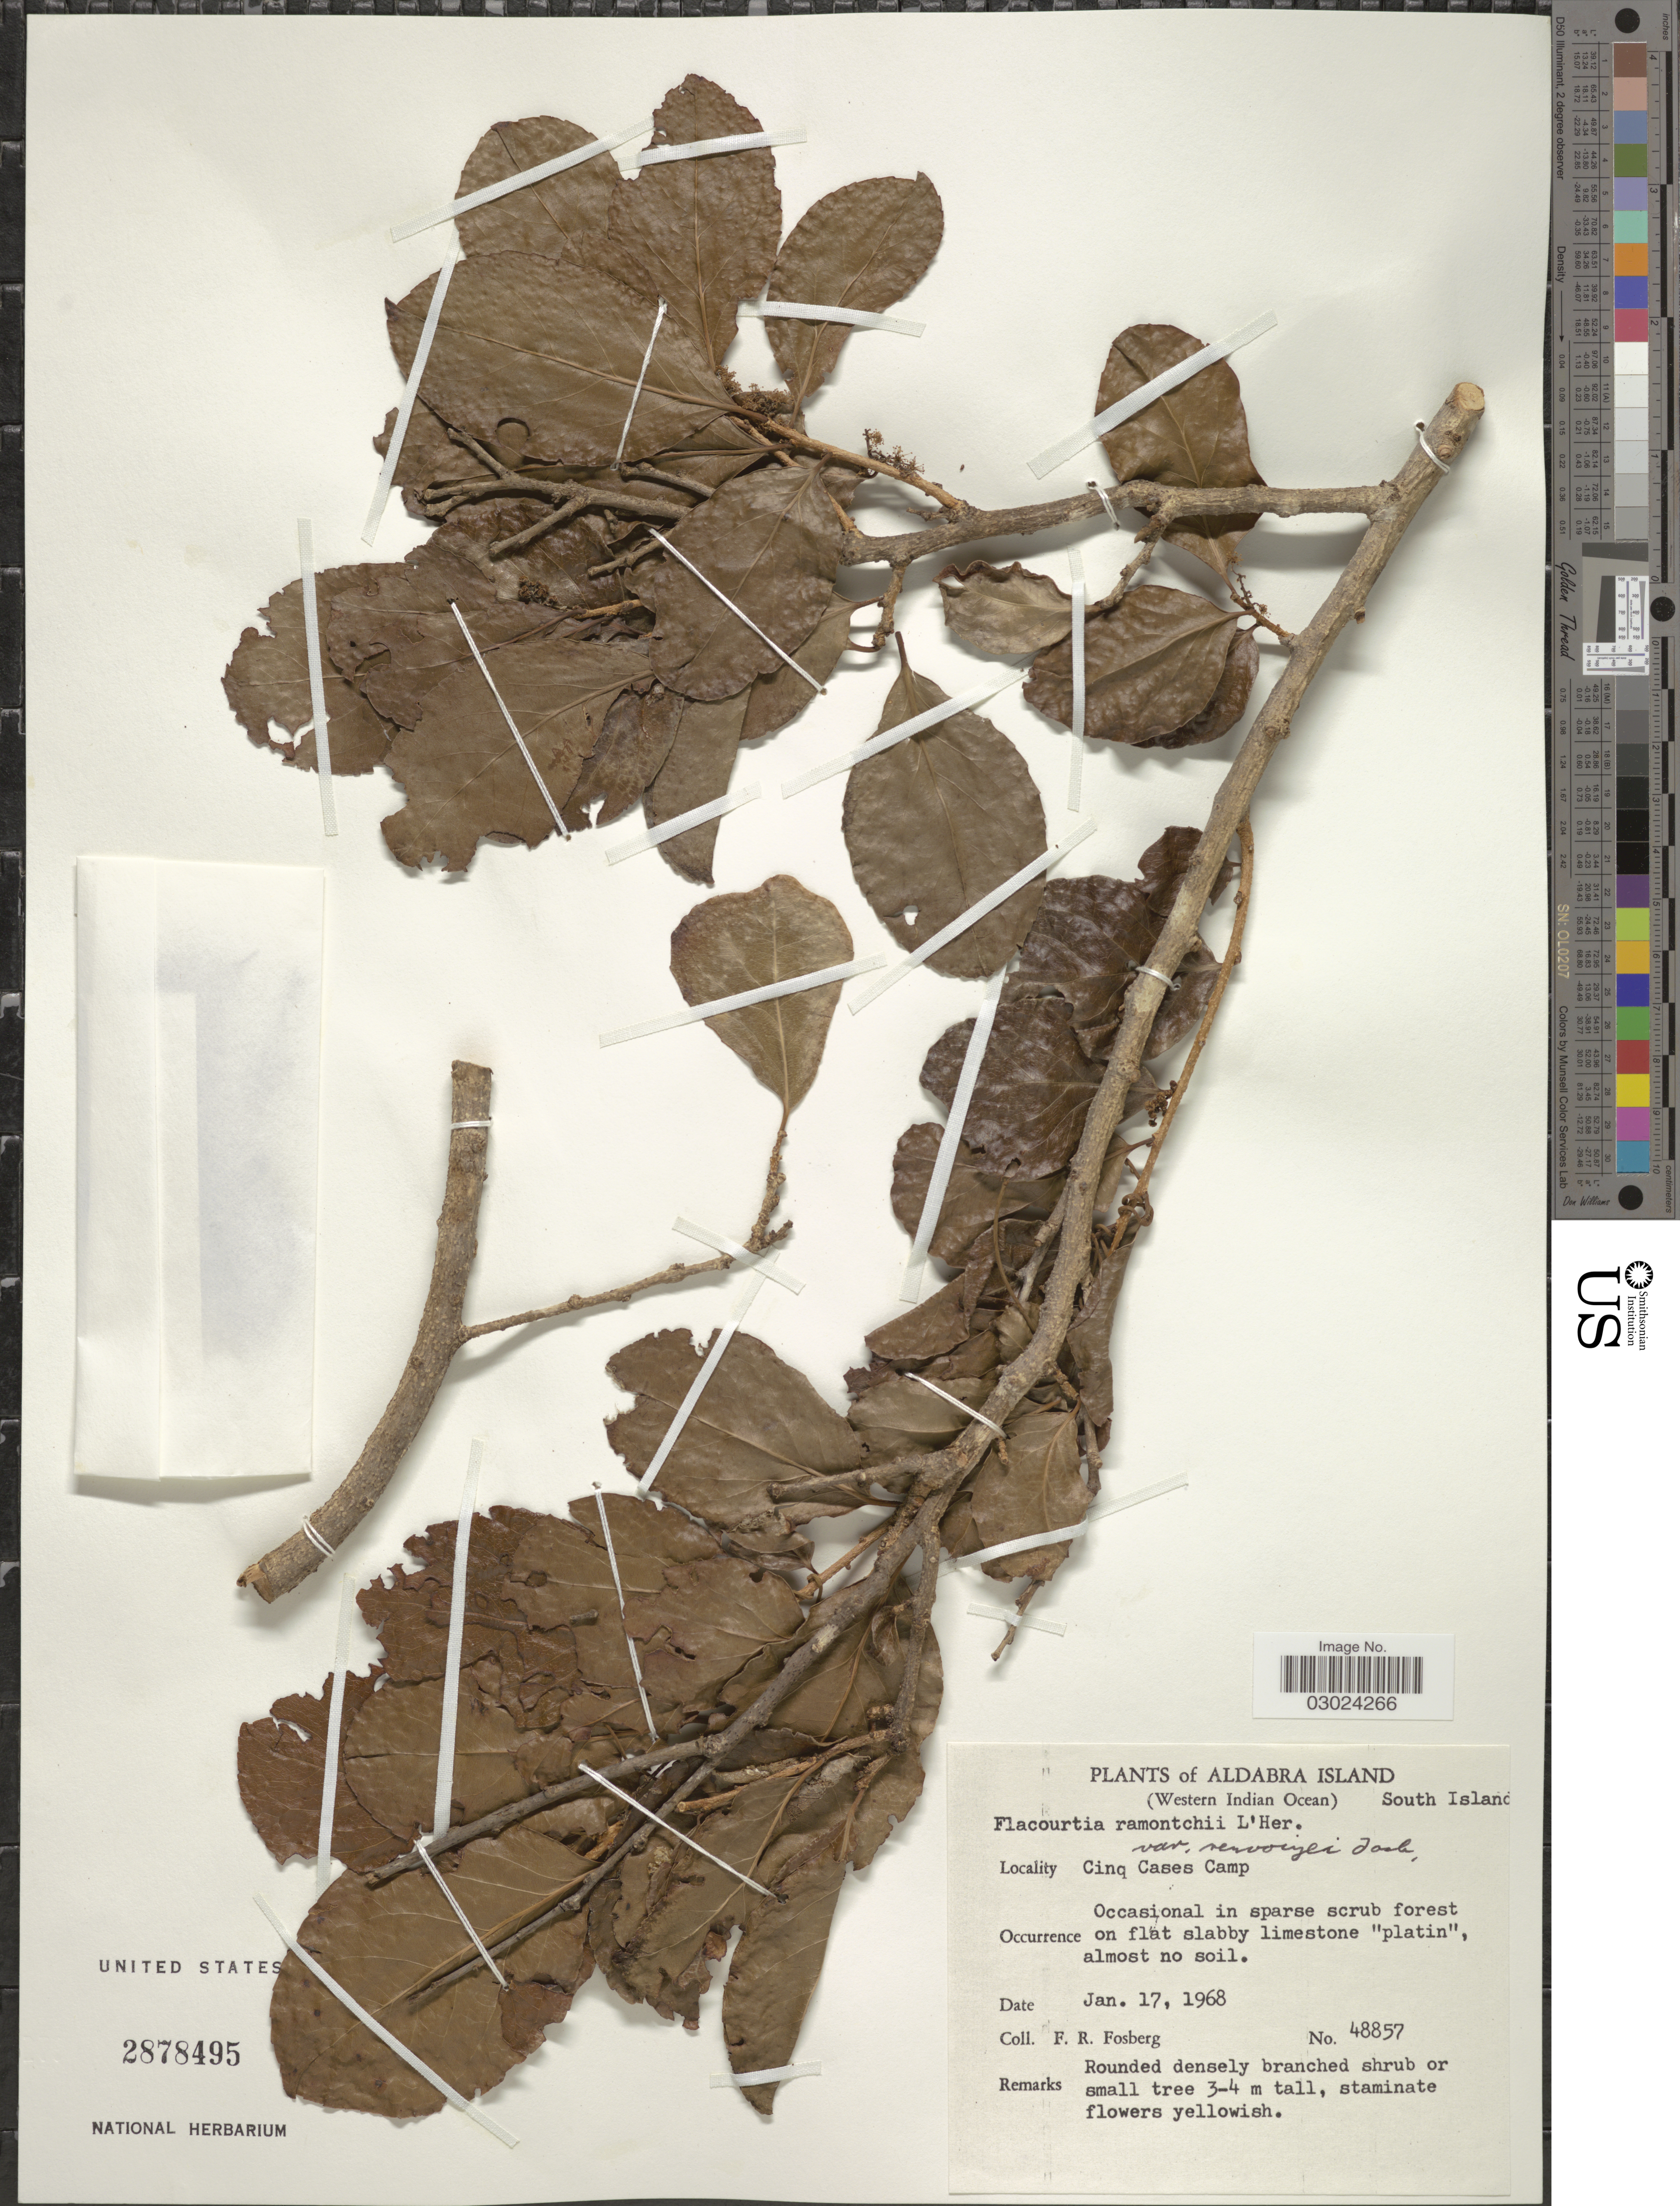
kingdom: Plantae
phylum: Tracheophyta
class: Magnoliopsida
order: Malpighiales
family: Salicaceae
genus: Flacourtia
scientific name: Flacourtia ramontchi var. renvoizei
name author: Fosberg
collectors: F. R. Fosberg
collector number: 48857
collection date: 1968-01-17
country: Seychelles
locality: Aldabra Island. (Western Indian Ocean) South Island. Cinq Cases Camp.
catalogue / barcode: US 2878495